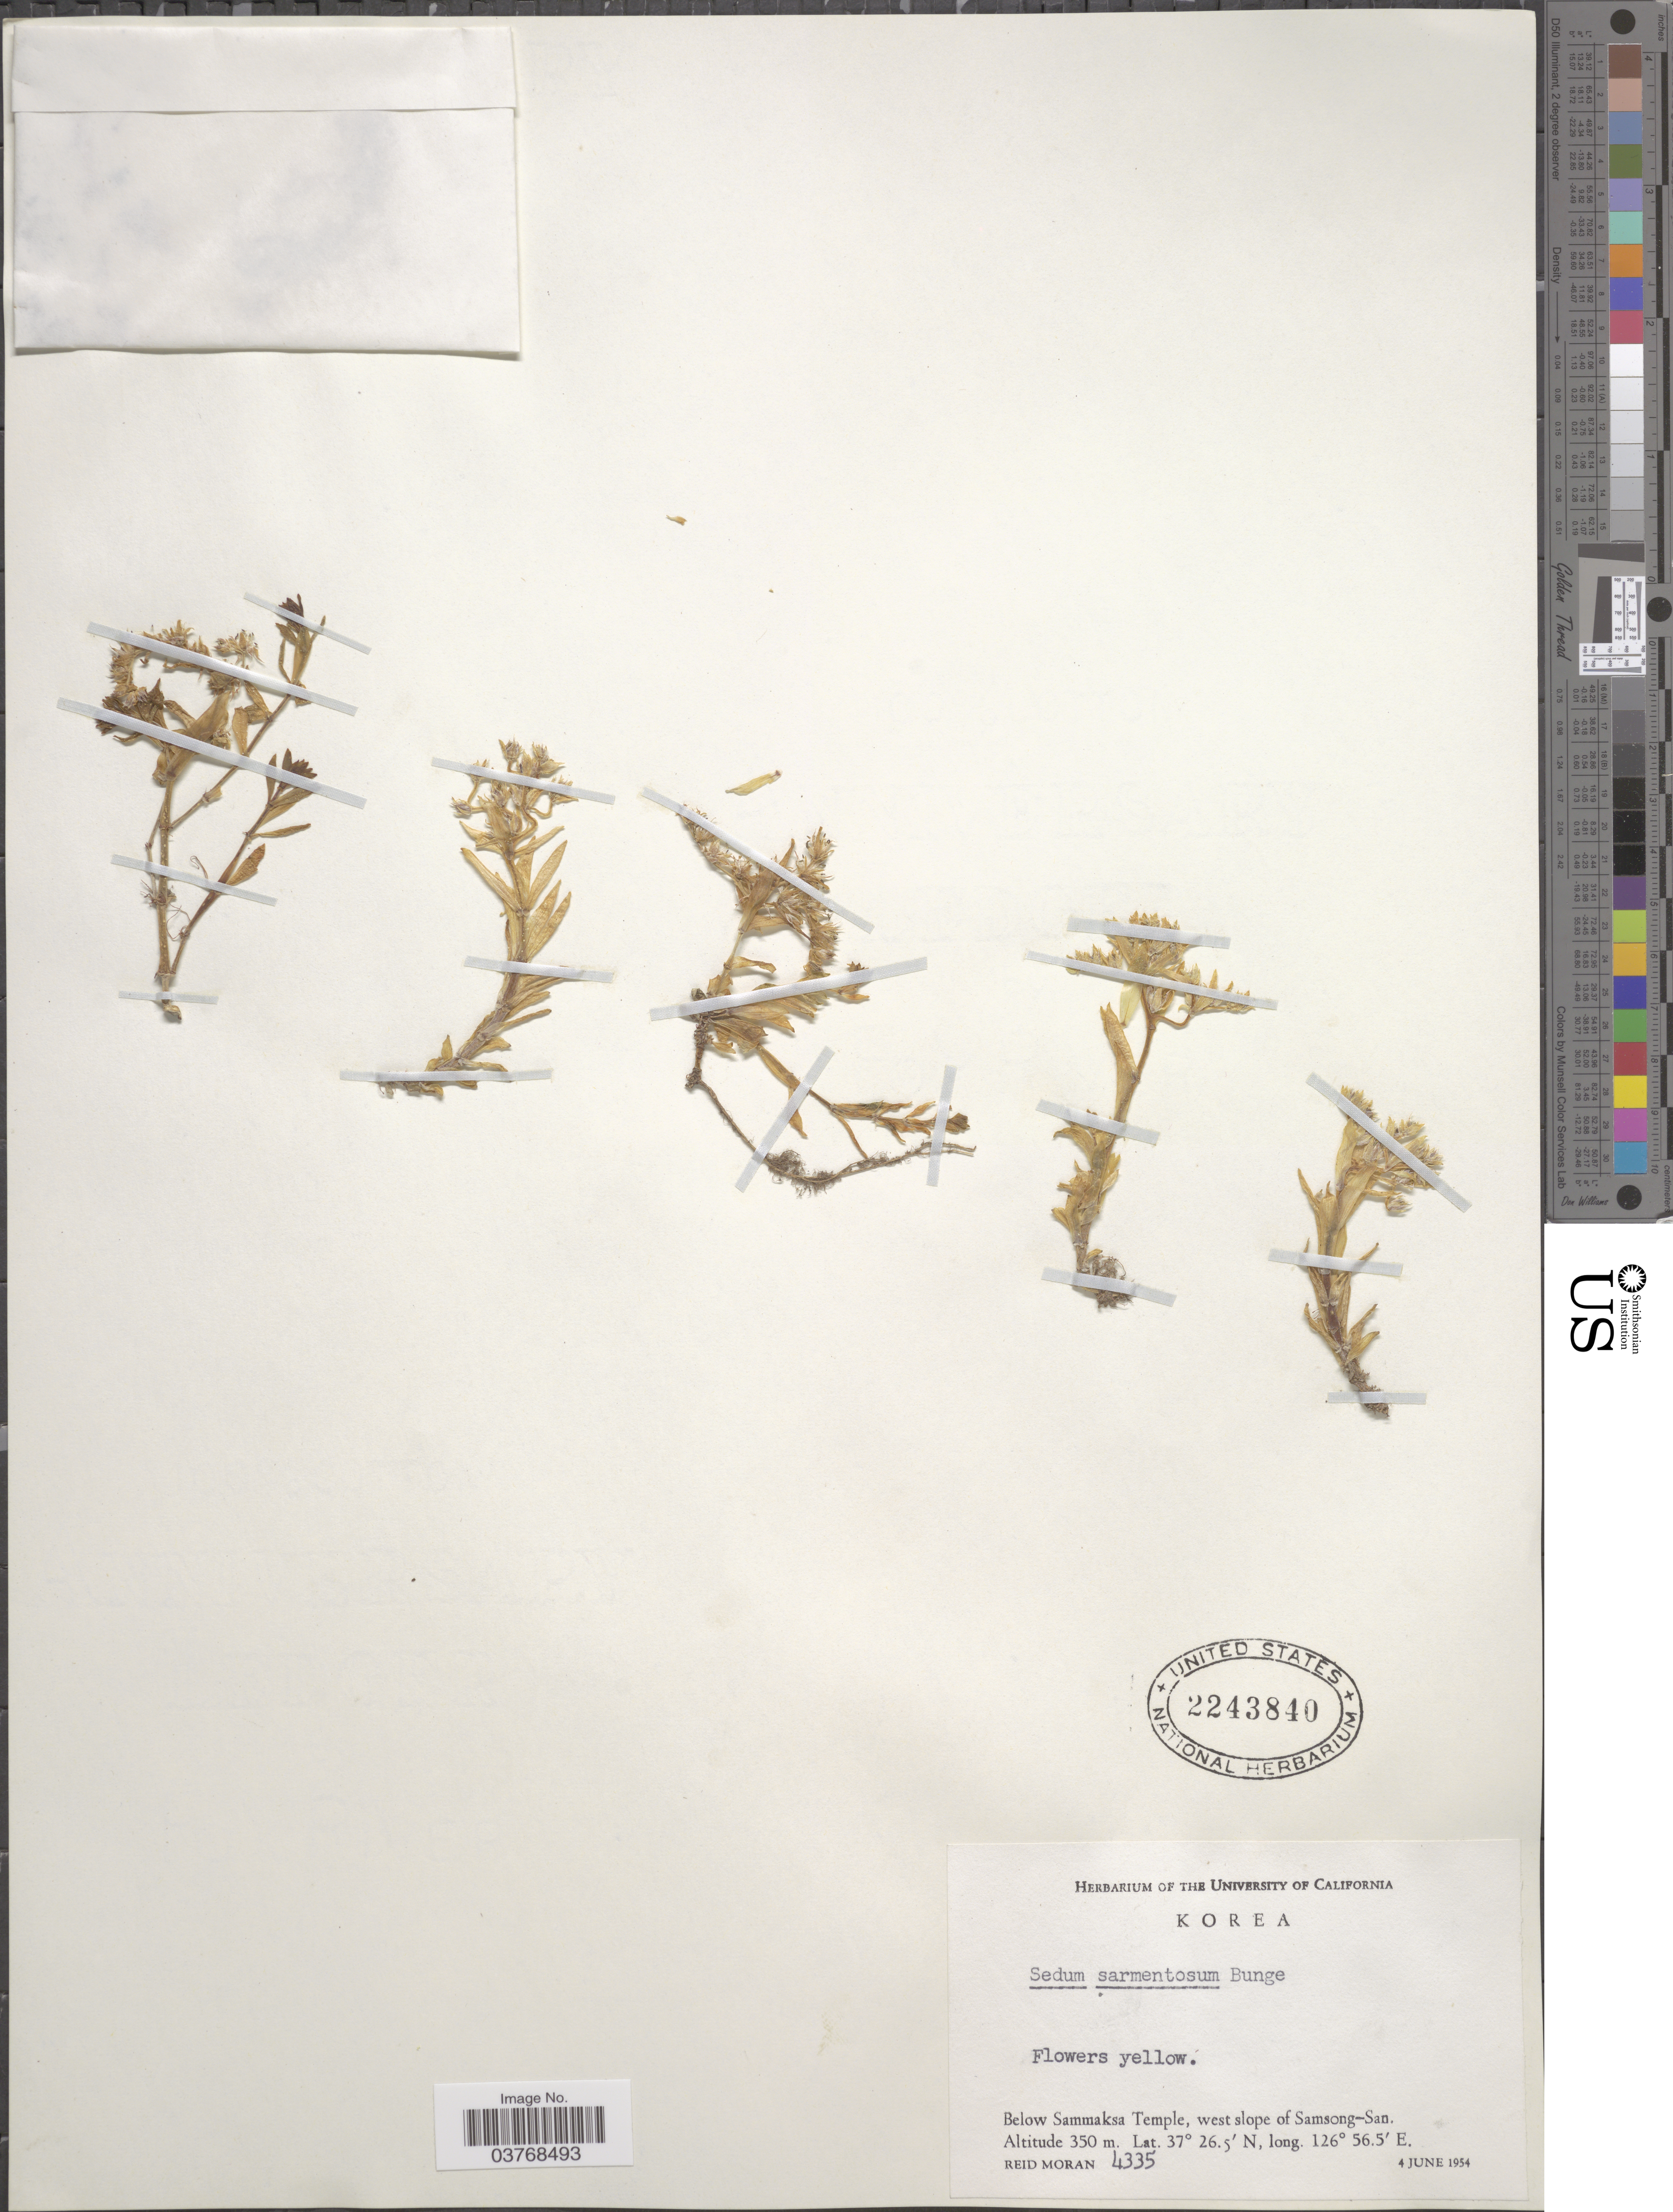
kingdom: Plantae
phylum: Tracheophyta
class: Magnoliopsida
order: Saxifragales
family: Crassulaceae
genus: Sedum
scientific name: Sedum sarmentosum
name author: Bunge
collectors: R. Moran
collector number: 4335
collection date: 1954-06-04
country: South Korea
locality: Below Sammaksa Temple, west slope of Samsong-San.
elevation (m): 350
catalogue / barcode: US 2243840